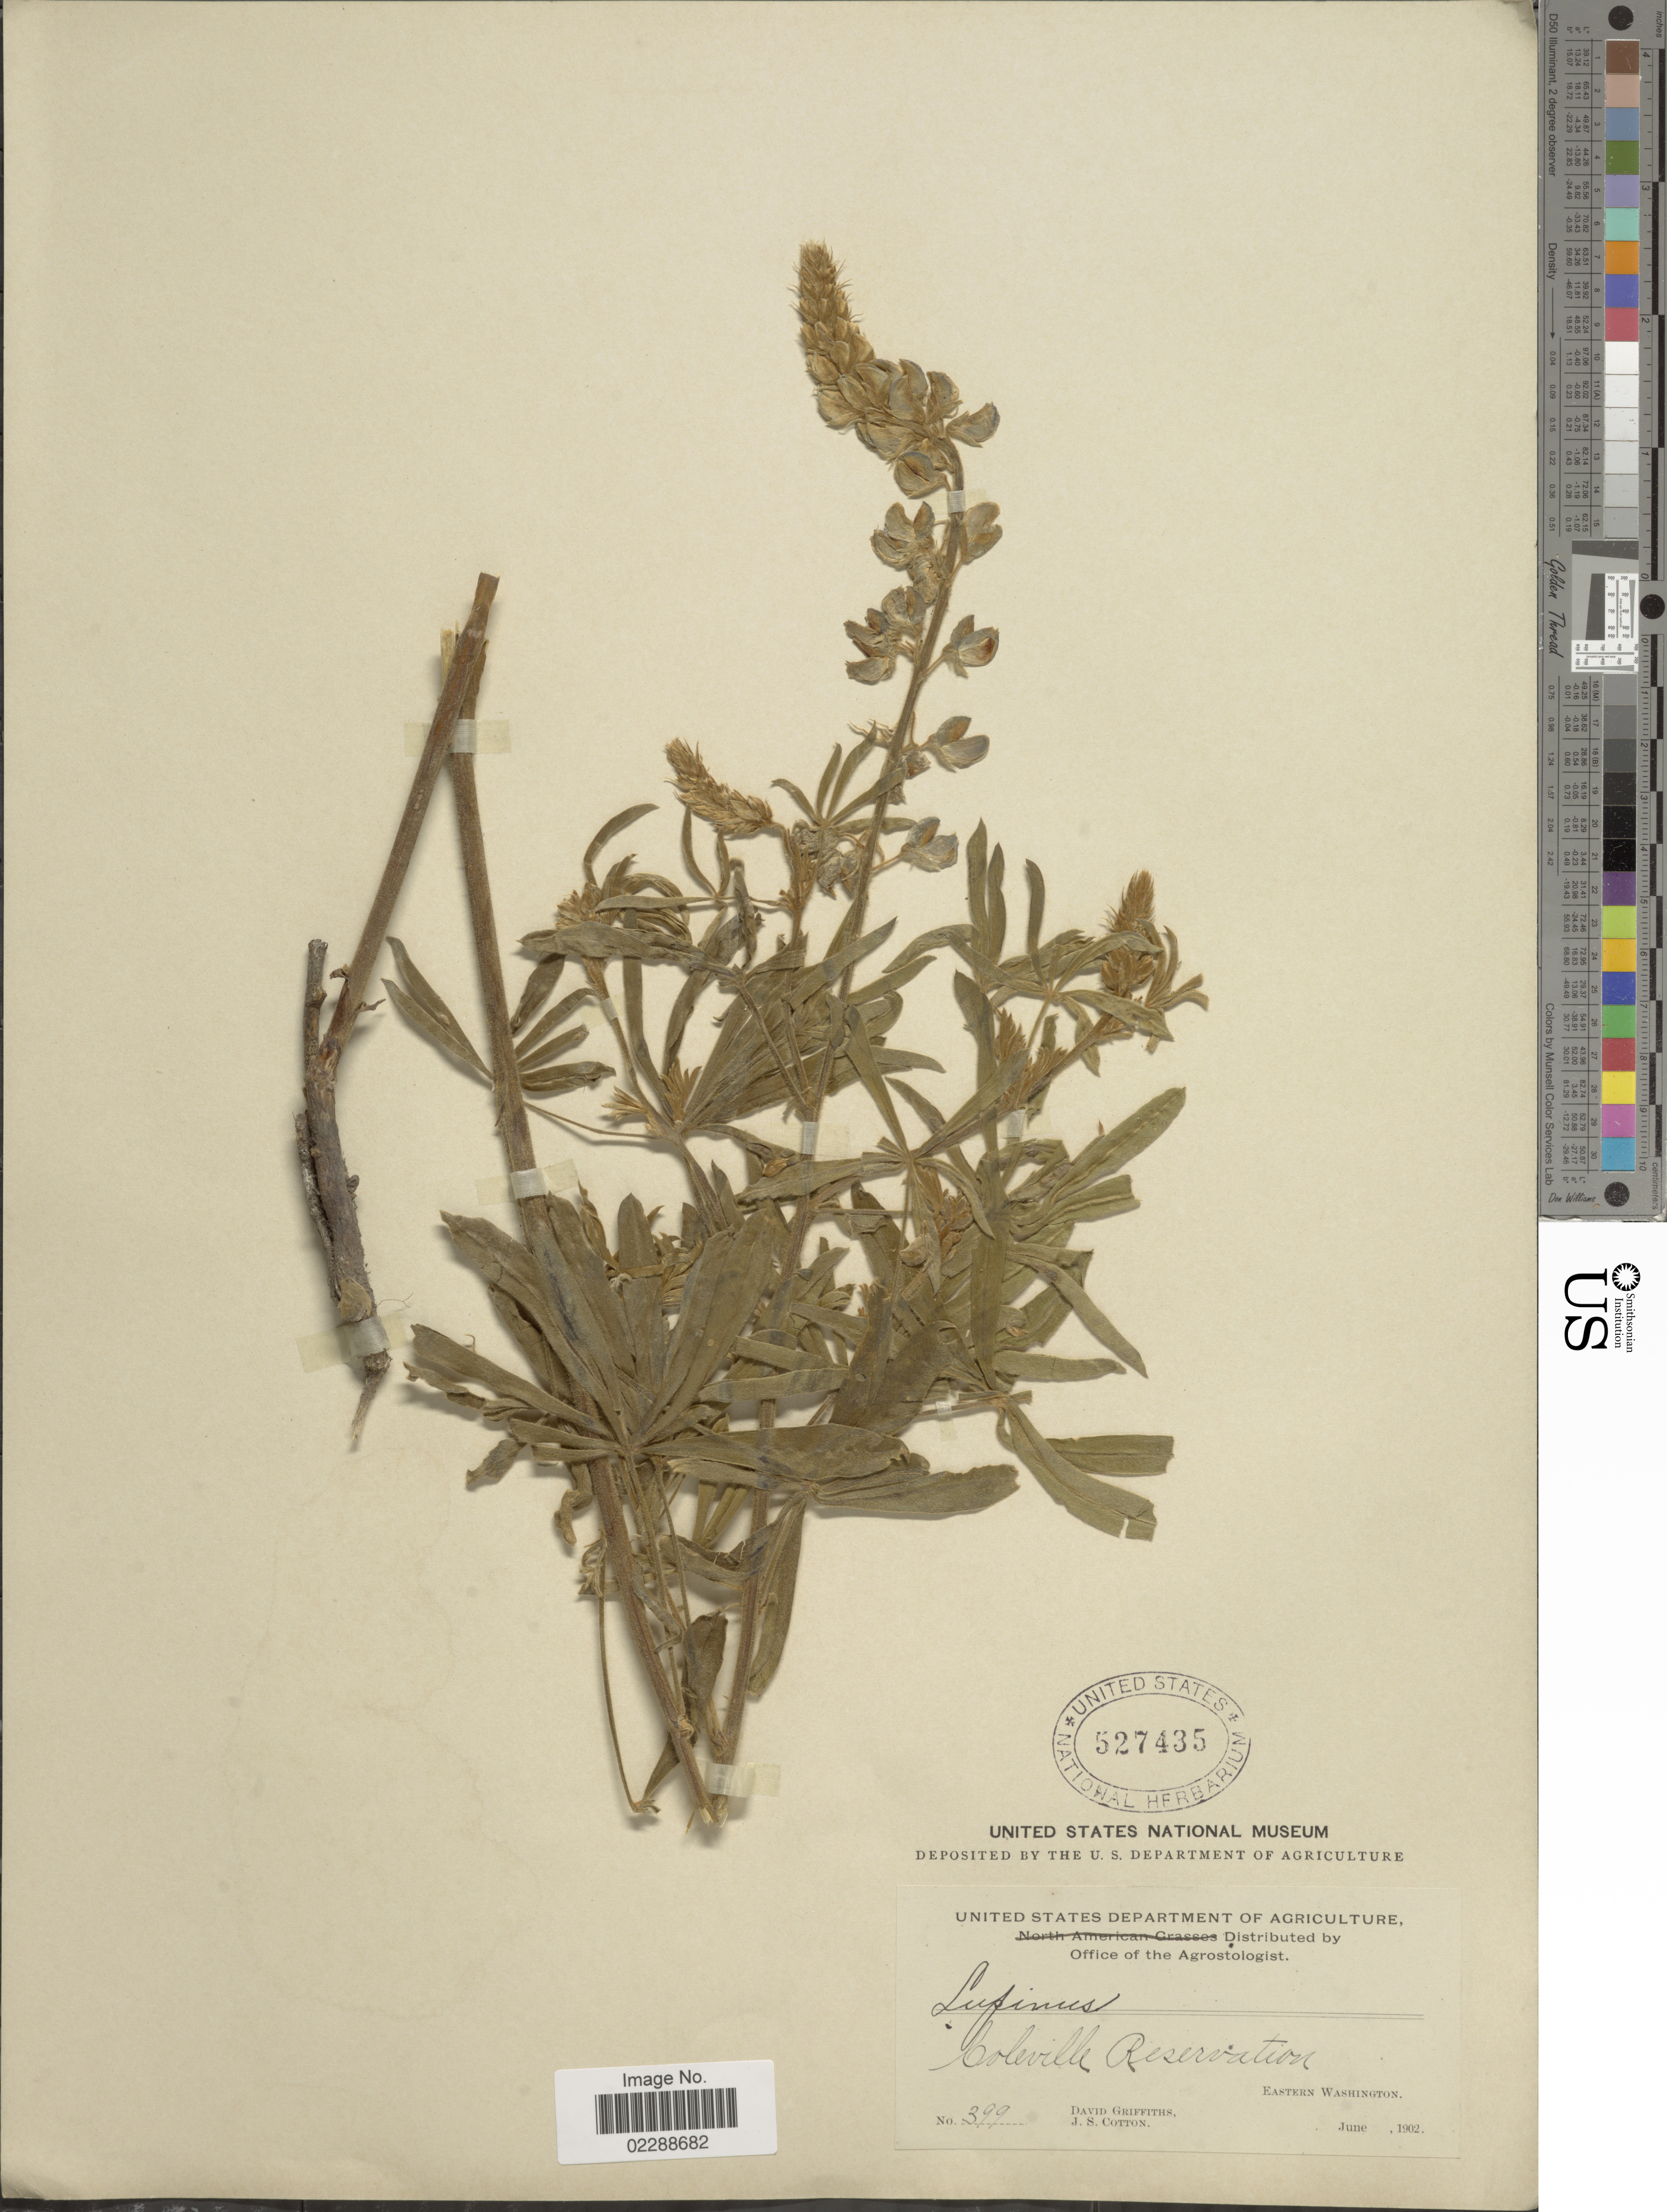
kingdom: Plantae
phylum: Tracheophyta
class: Magnoliopsida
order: Fabales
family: Fabaceae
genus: Lupinus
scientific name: Lupinus sp.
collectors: D. Griffiths & J. S. Cotton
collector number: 399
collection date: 1902-06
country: United States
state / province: Washington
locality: Coleville Reservation, Eastern Washington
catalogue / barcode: US 527435